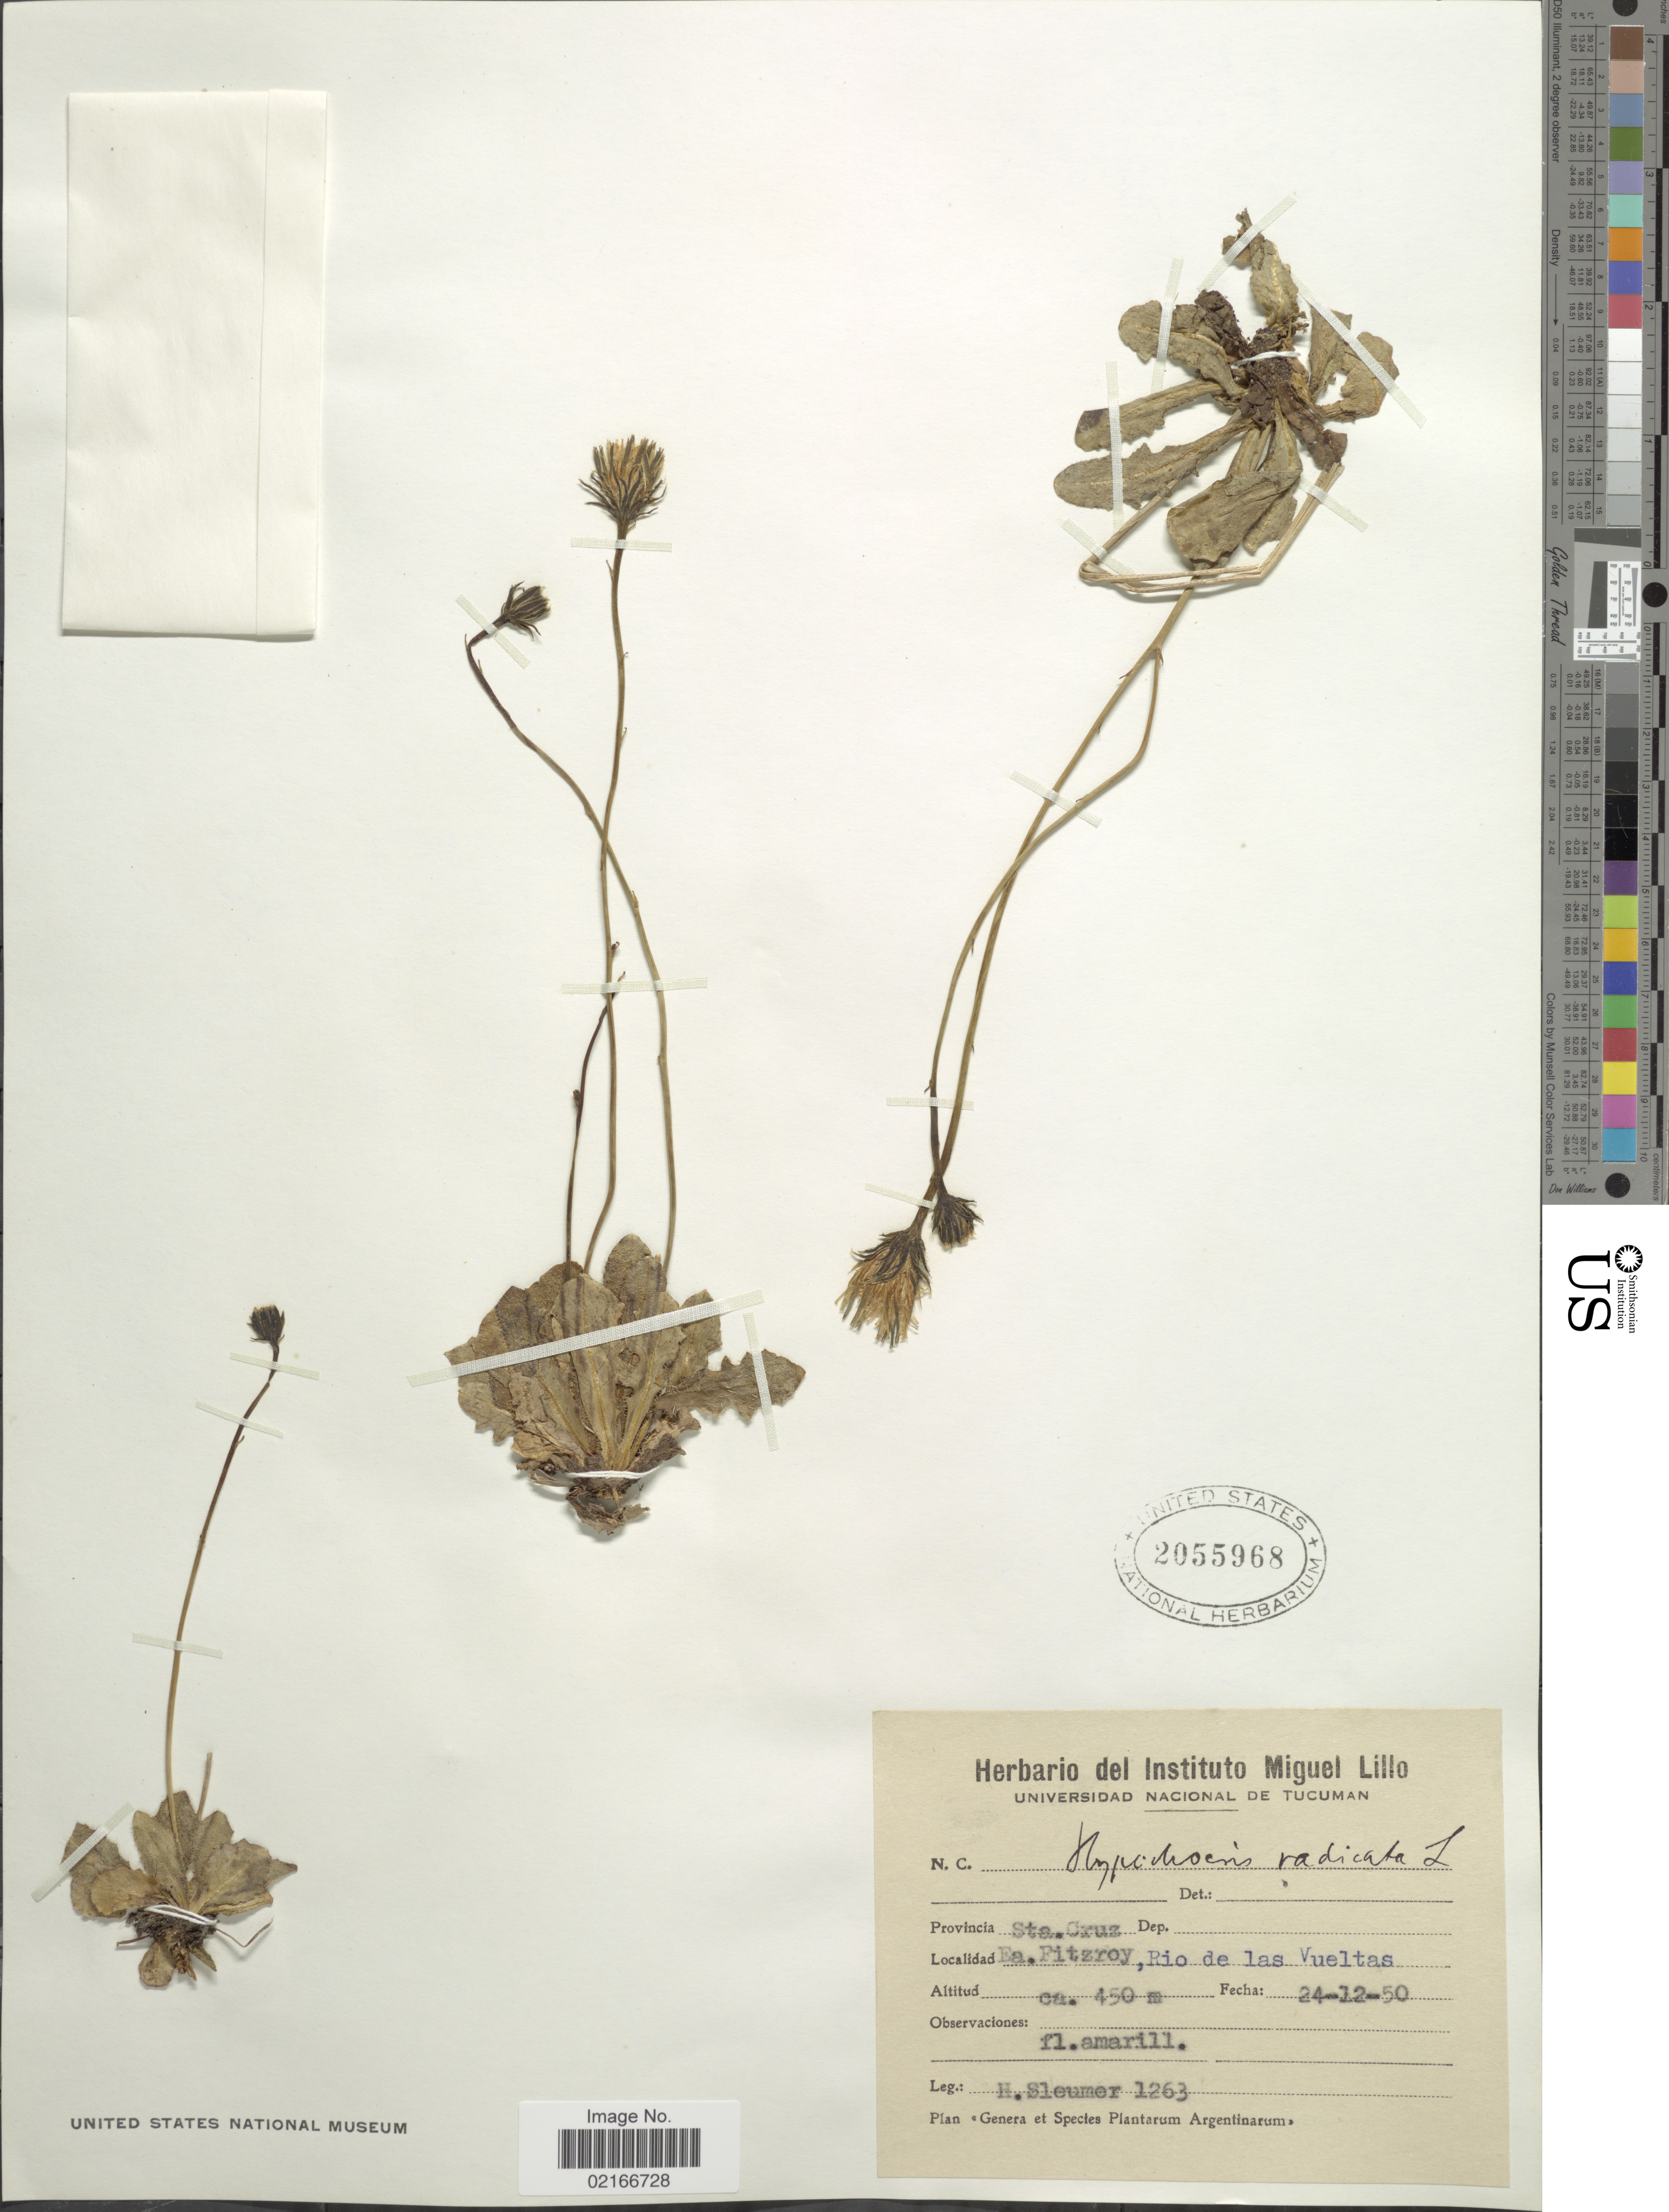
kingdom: Plantae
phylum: Tracheophyta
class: Magnoliopsida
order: Asterales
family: Asteraceae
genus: Hypochaeris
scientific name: Hypochaeris radicata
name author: L.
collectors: H. O. Sleumer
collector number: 1263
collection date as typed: Transcribed d/m/y: 24/12/50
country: Argentina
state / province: Santa Cruz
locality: Ea. Fitzroy, Rio de las Vueltas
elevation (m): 450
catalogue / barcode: US 2055968